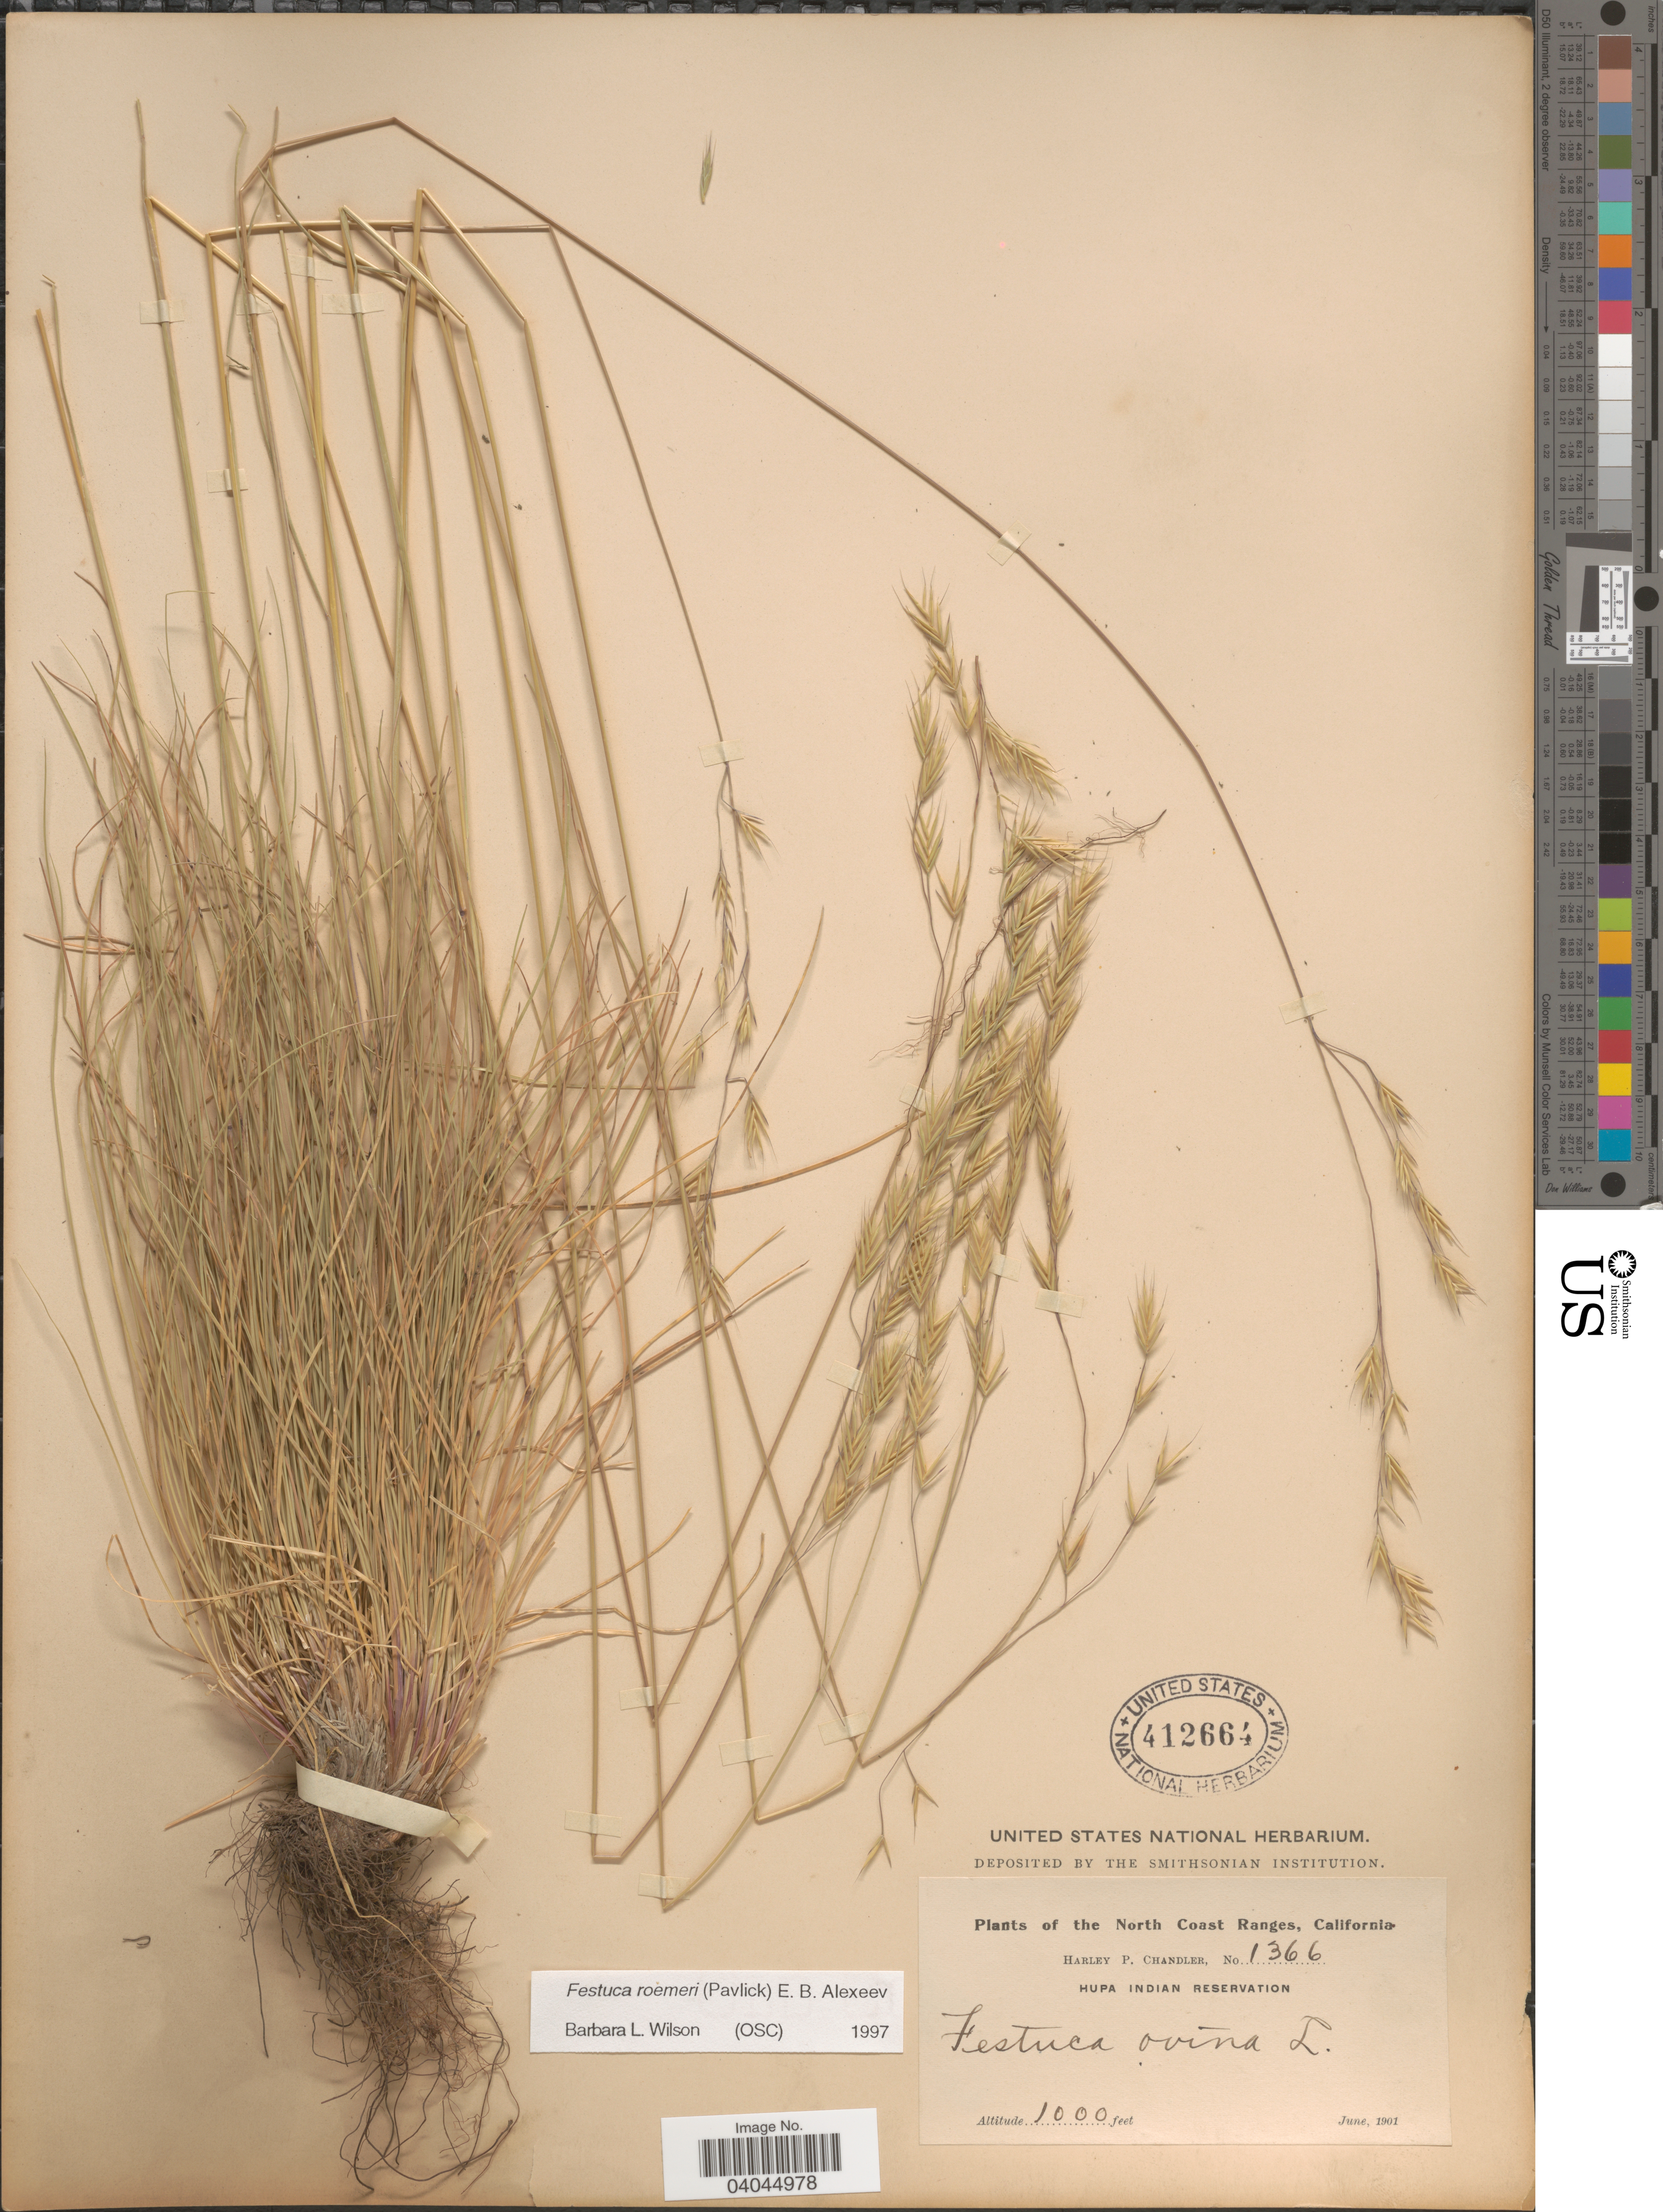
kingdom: Plantae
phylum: Tracheophyta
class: Liliopsida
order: Poales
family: Poaceae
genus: Festuca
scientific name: Festuca roemeri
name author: (Pavlick) E.B. Alexeev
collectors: H. Chandler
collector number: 1366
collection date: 1901-06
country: United States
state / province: California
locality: North Coast Ranges. Hupa Indian Reservation.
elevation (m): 305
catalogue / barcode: US 412664